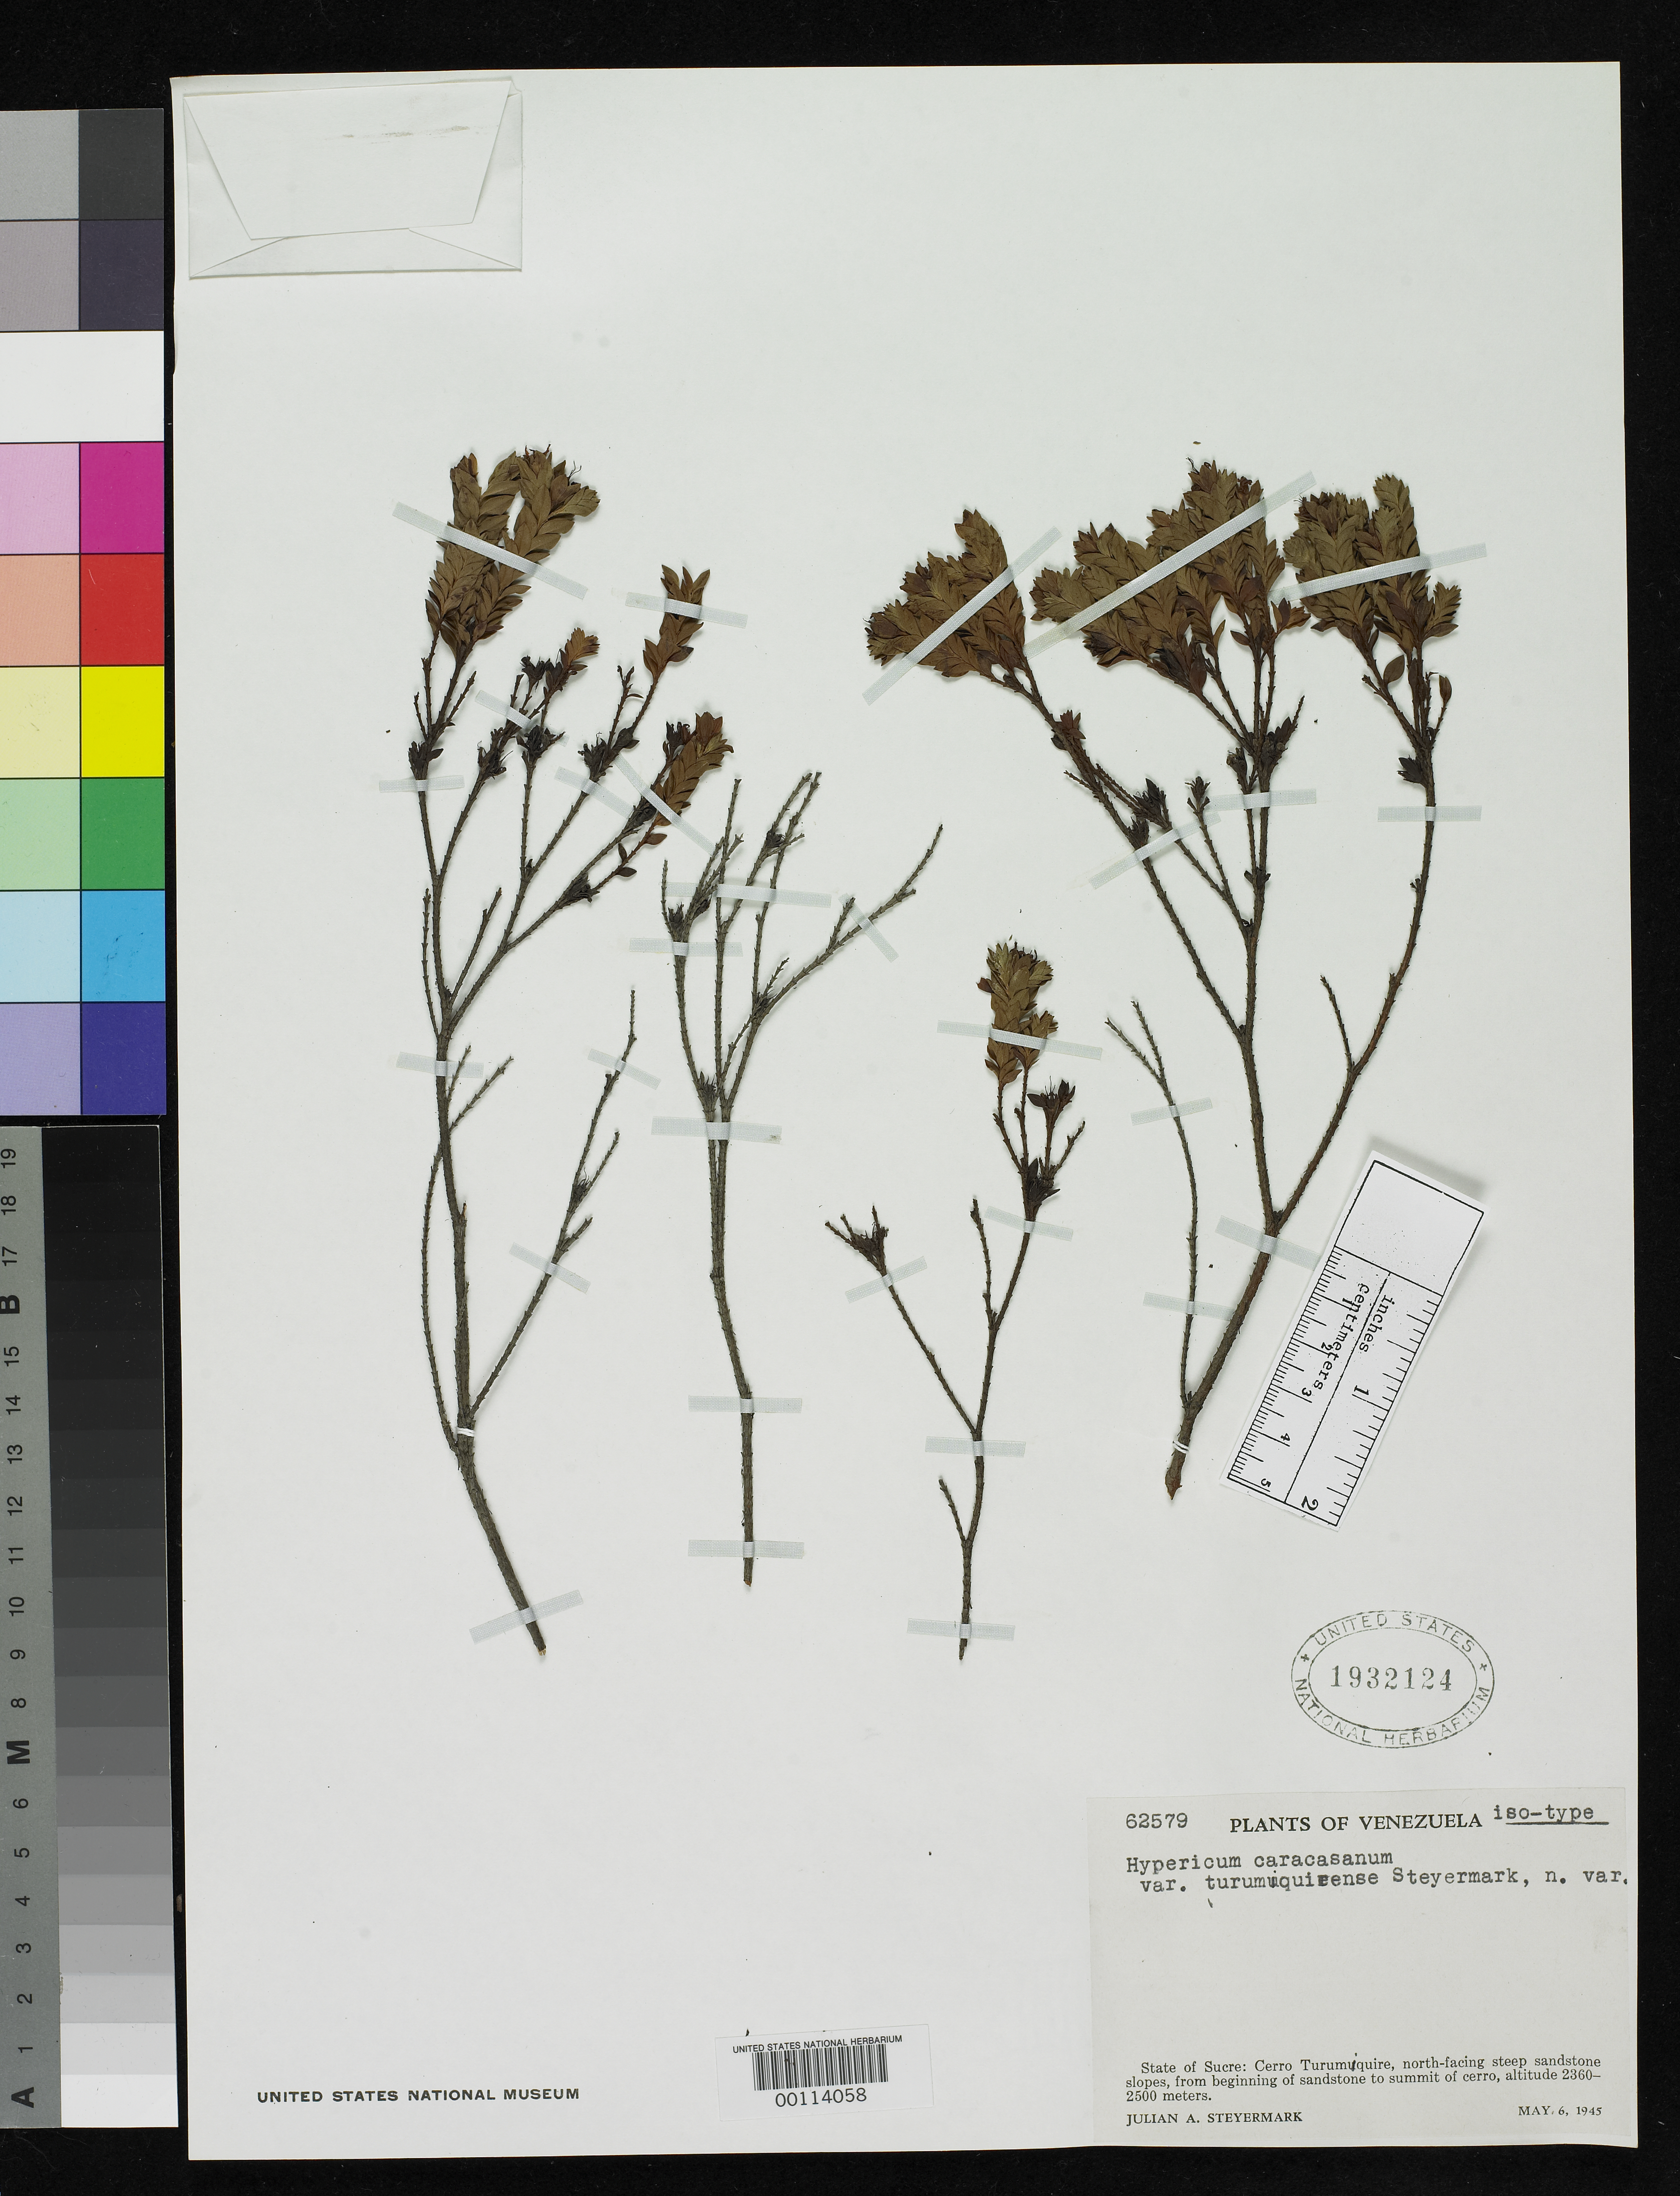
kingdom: Plantae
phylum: Tracheophyta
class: Magnoliopsida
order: Malpighiales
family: Hypericaceae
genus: Hypericum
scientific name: Hypericum caracasanum var. turumiquirense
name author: Steyerm.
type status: Isotype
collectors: J. Steyermark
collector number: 62579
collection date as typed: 06 May 1945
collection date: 1945-05-06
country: Venezuela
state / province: Sucre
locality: Cerro Turumiquire.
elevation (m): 2360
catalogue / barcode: US 1932124